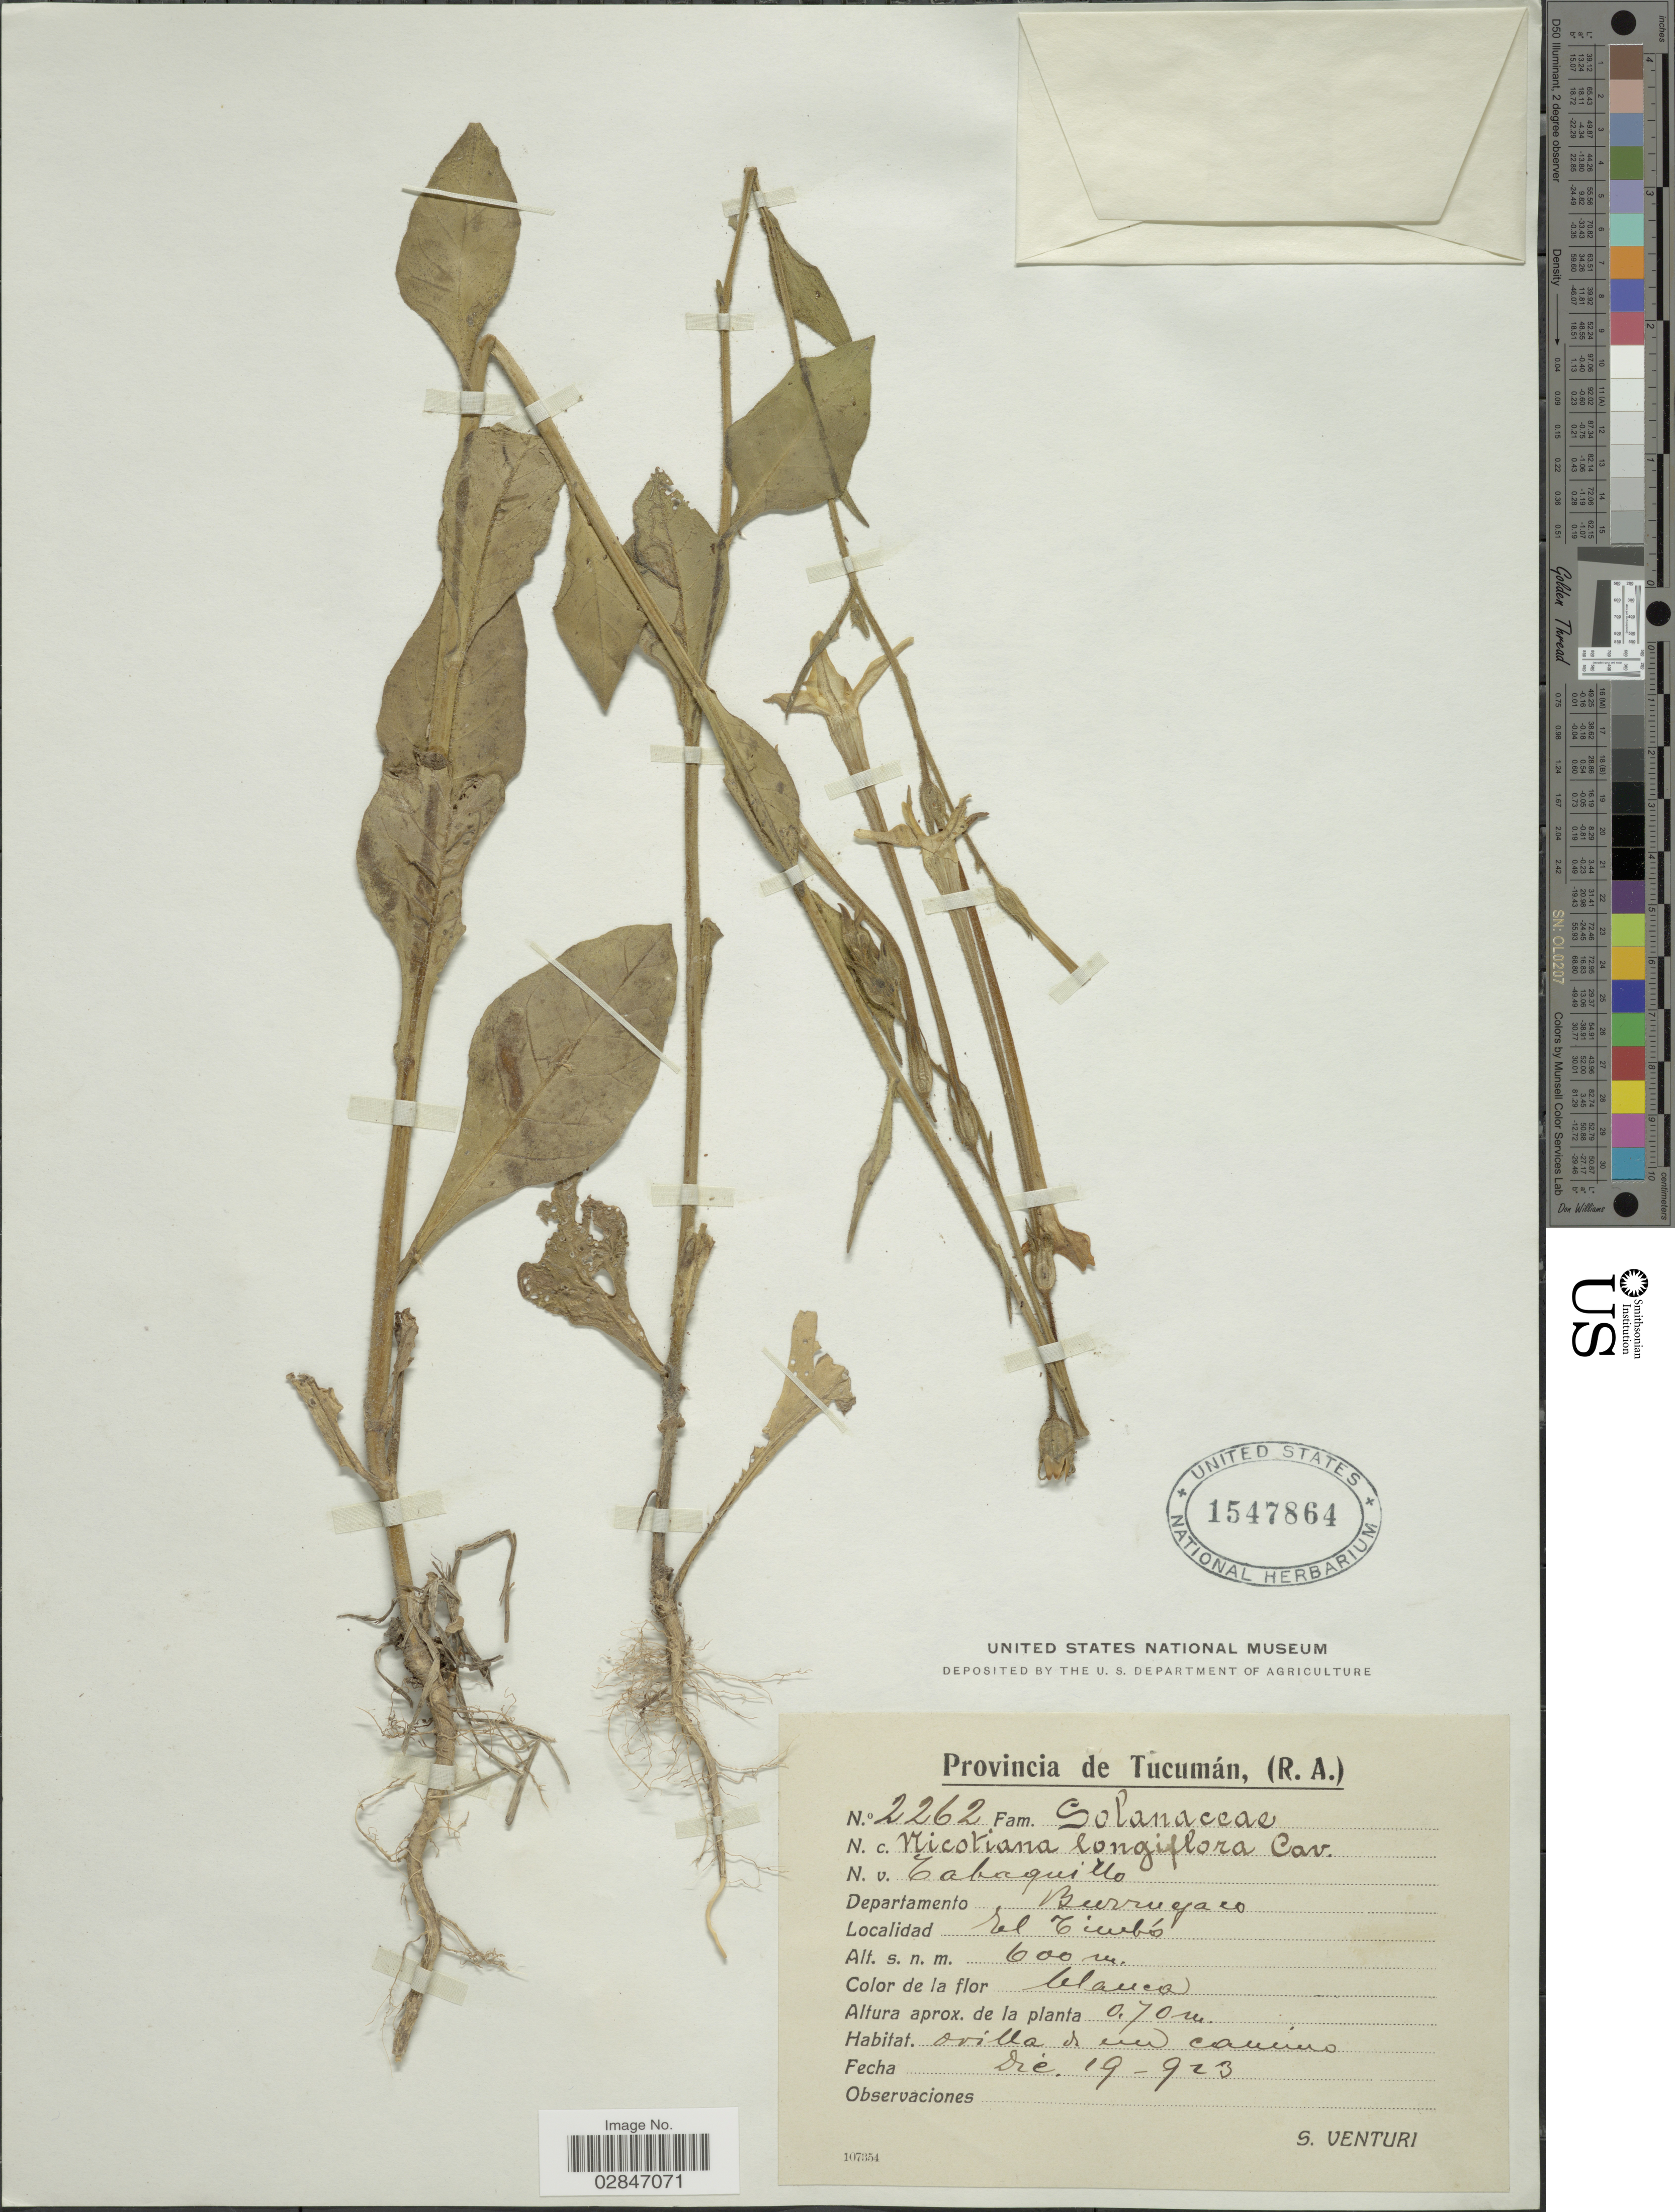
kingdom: Plantae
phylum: Tracheophyta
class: Magnoliopsida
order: Solanales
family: Solanaceae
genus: Nicotiana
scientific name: Nicotiana longiflora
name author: Cav.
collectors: S. Venturi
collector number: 2262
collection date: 1923-12-19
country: Argentina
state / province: Tucuman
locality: Provincia de Tucumán, (R. A.), Departamento Burruyaco, El Timbó.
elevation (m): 600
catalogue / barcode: US 1547864